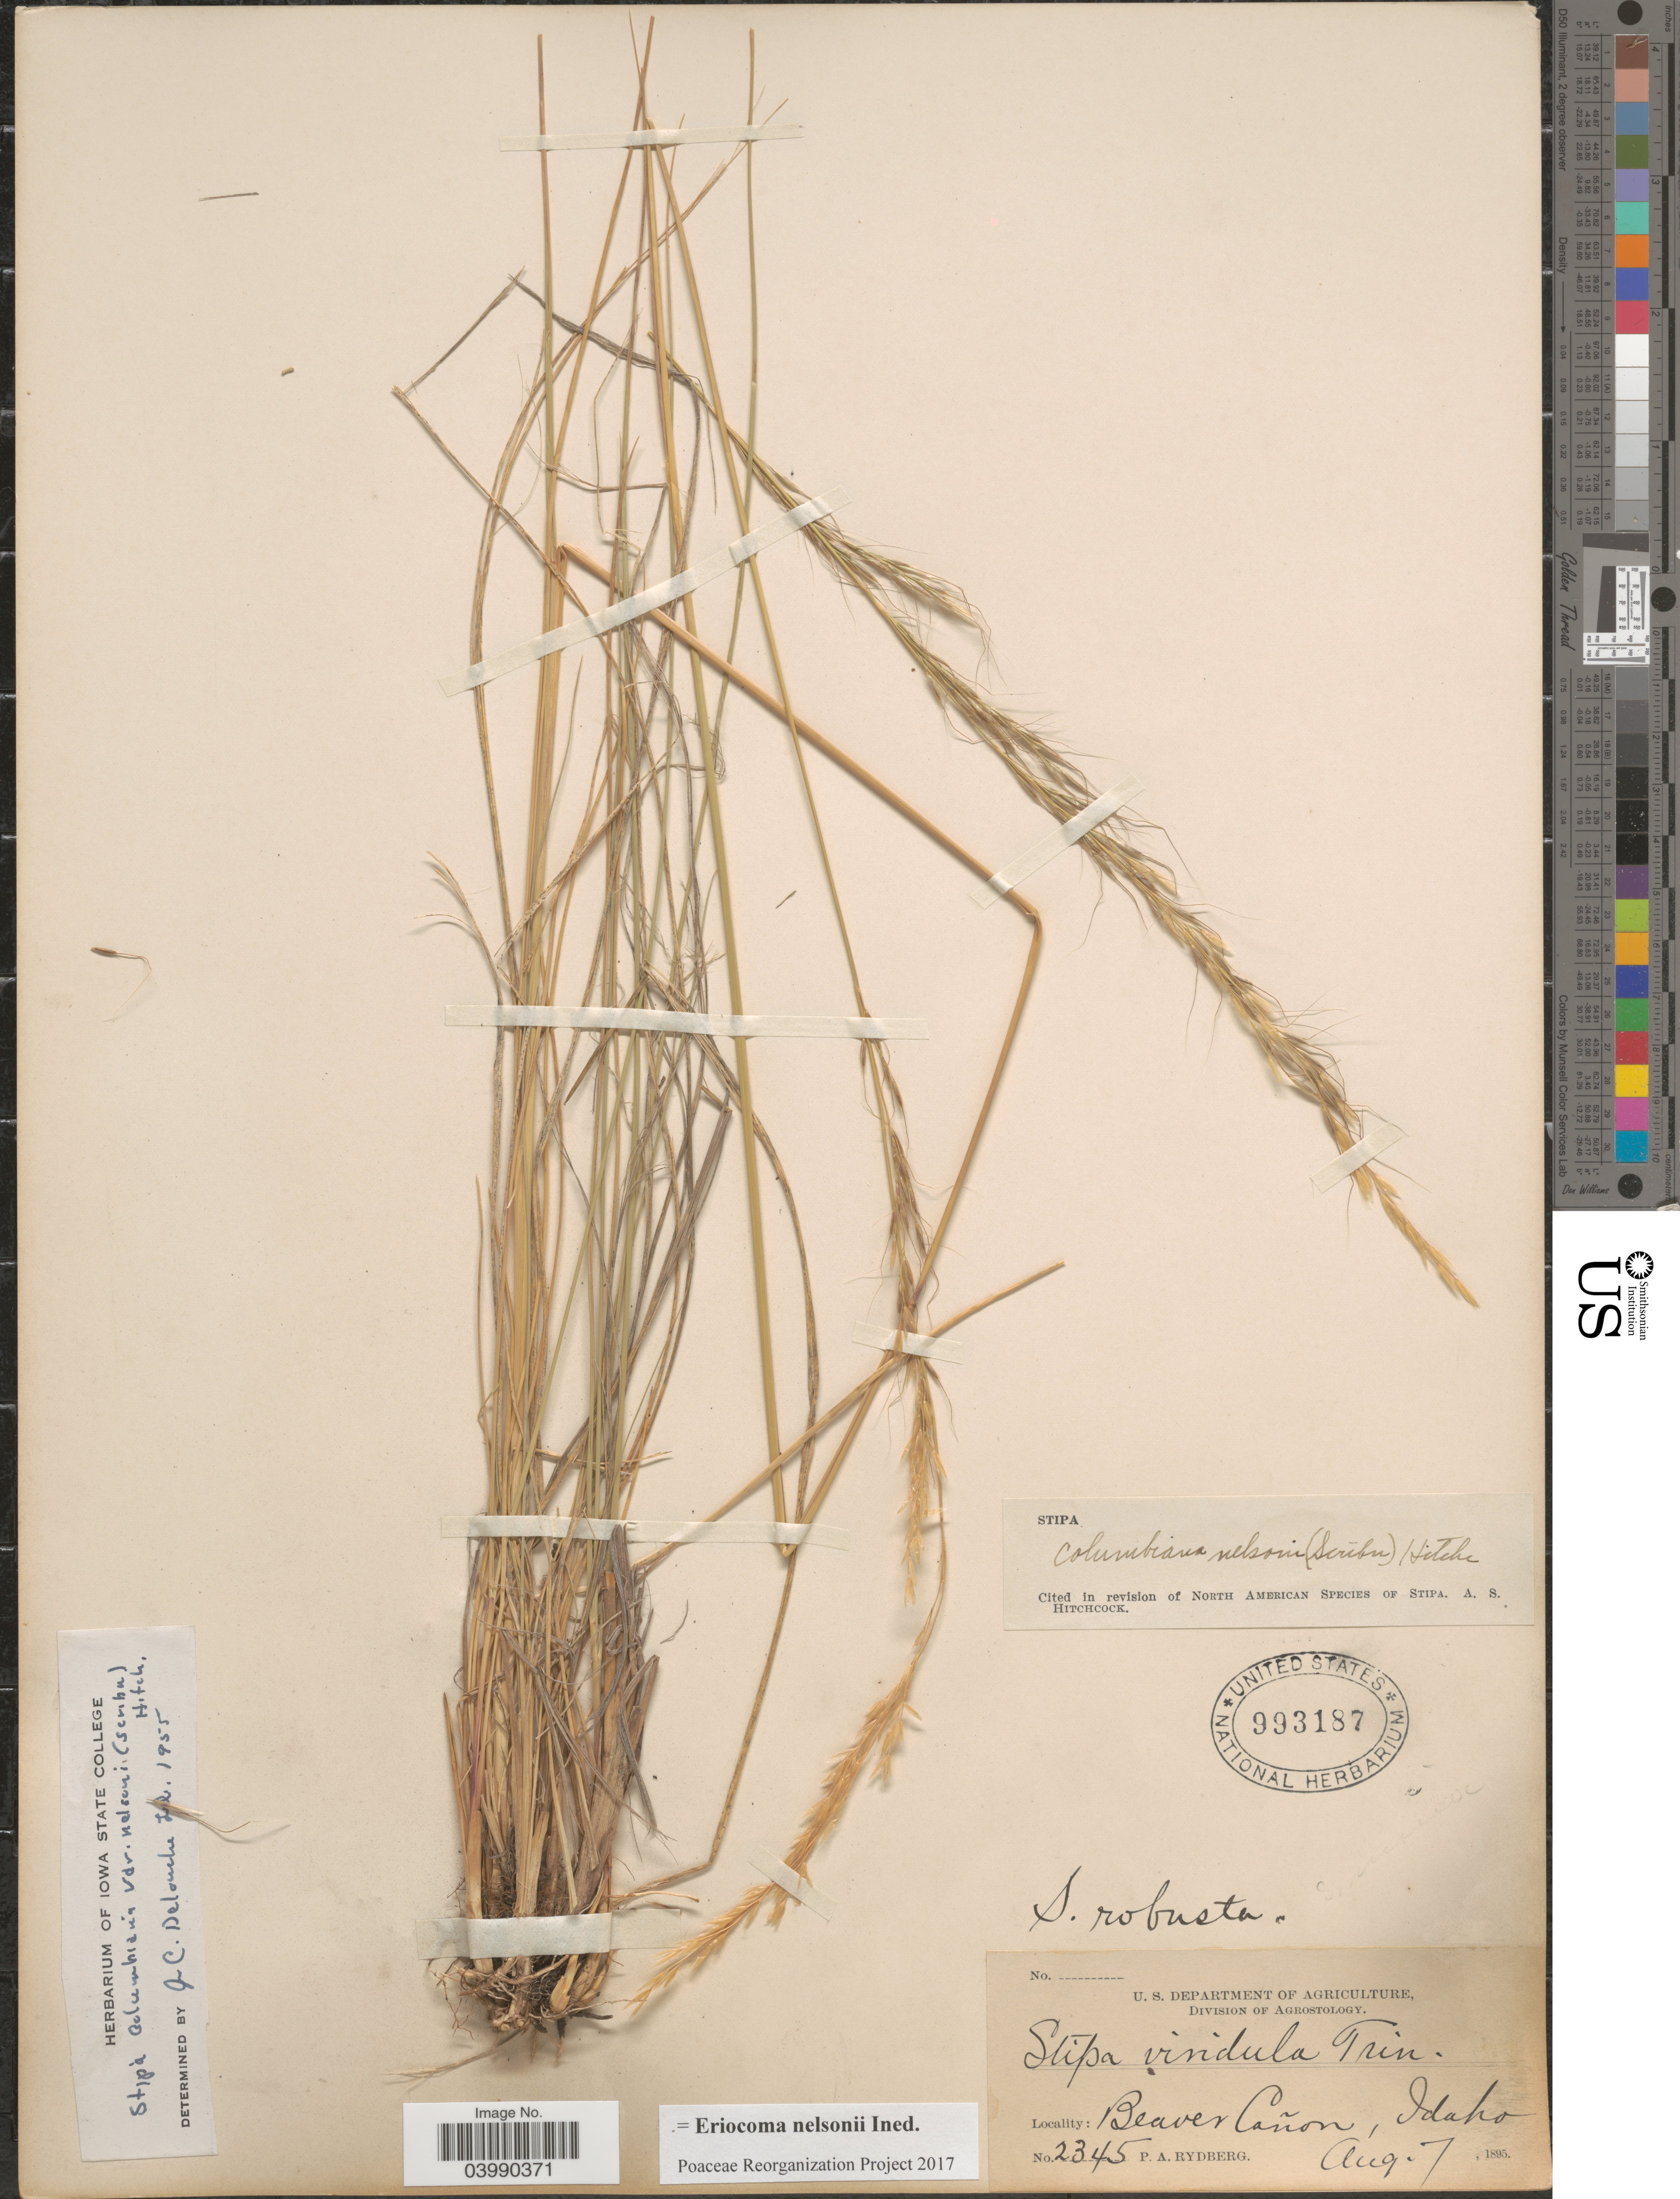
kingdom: Plantae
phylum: Tracheophyta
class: Liliopsida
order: Poales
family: Poaceae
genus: Eriocoma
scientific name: Eriocoma nelsonii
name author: (Scribn.) Romasch.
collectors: P. A. Rydberg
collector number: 2345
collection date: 1895-08-07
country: United States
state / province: Idaho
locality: Beaver Cañon.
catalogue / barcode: US 993187